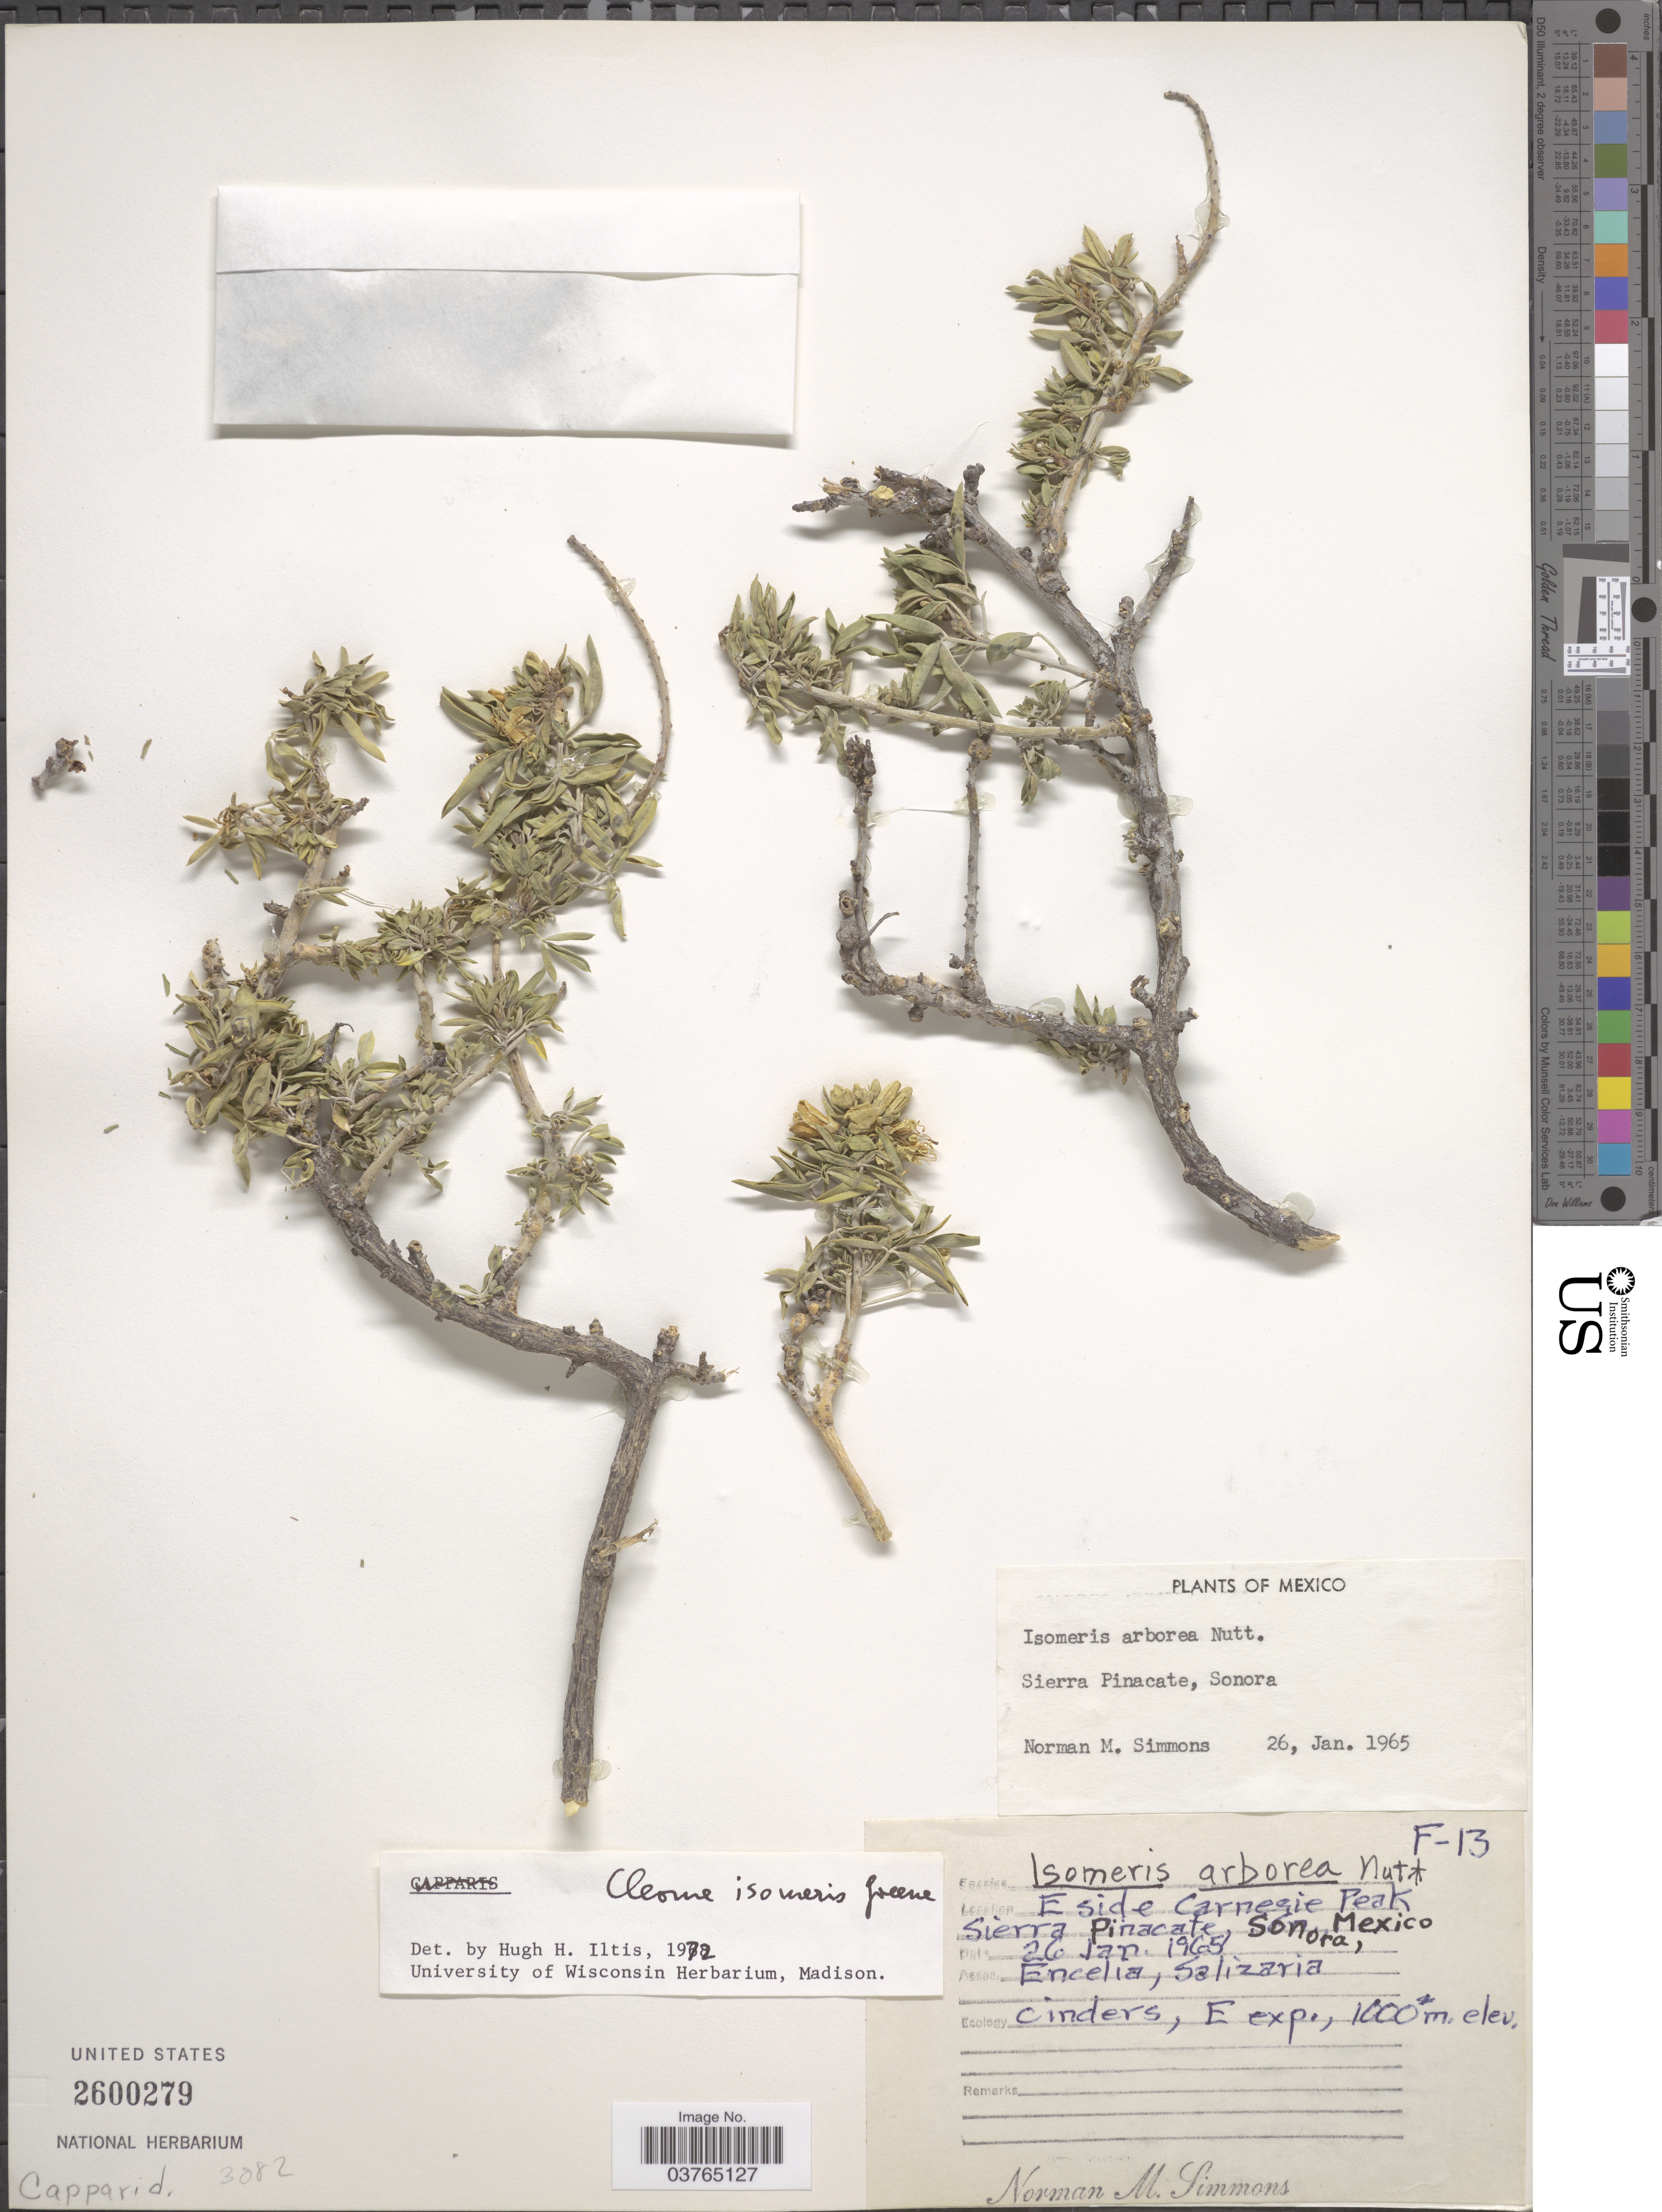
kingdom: Plantae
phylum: Tracheophyta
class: Magnoliopsida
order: Brassicales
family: Cleomaceae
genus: Cleomella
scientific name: Cleomella arborea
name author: (Nutt.) Roalson & J.C. Hall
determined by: Strong, Mark T., (BOT), Smithsonian Institution - National Museum of Natural History (UNITED STATES)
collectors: N. M. Simmons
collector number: F-13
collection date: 1965-01-26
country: Mexico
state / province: Sonora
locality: E side Carnegie Peak. Sierra Pinacate.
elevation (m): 1000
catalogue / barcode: US 2600279